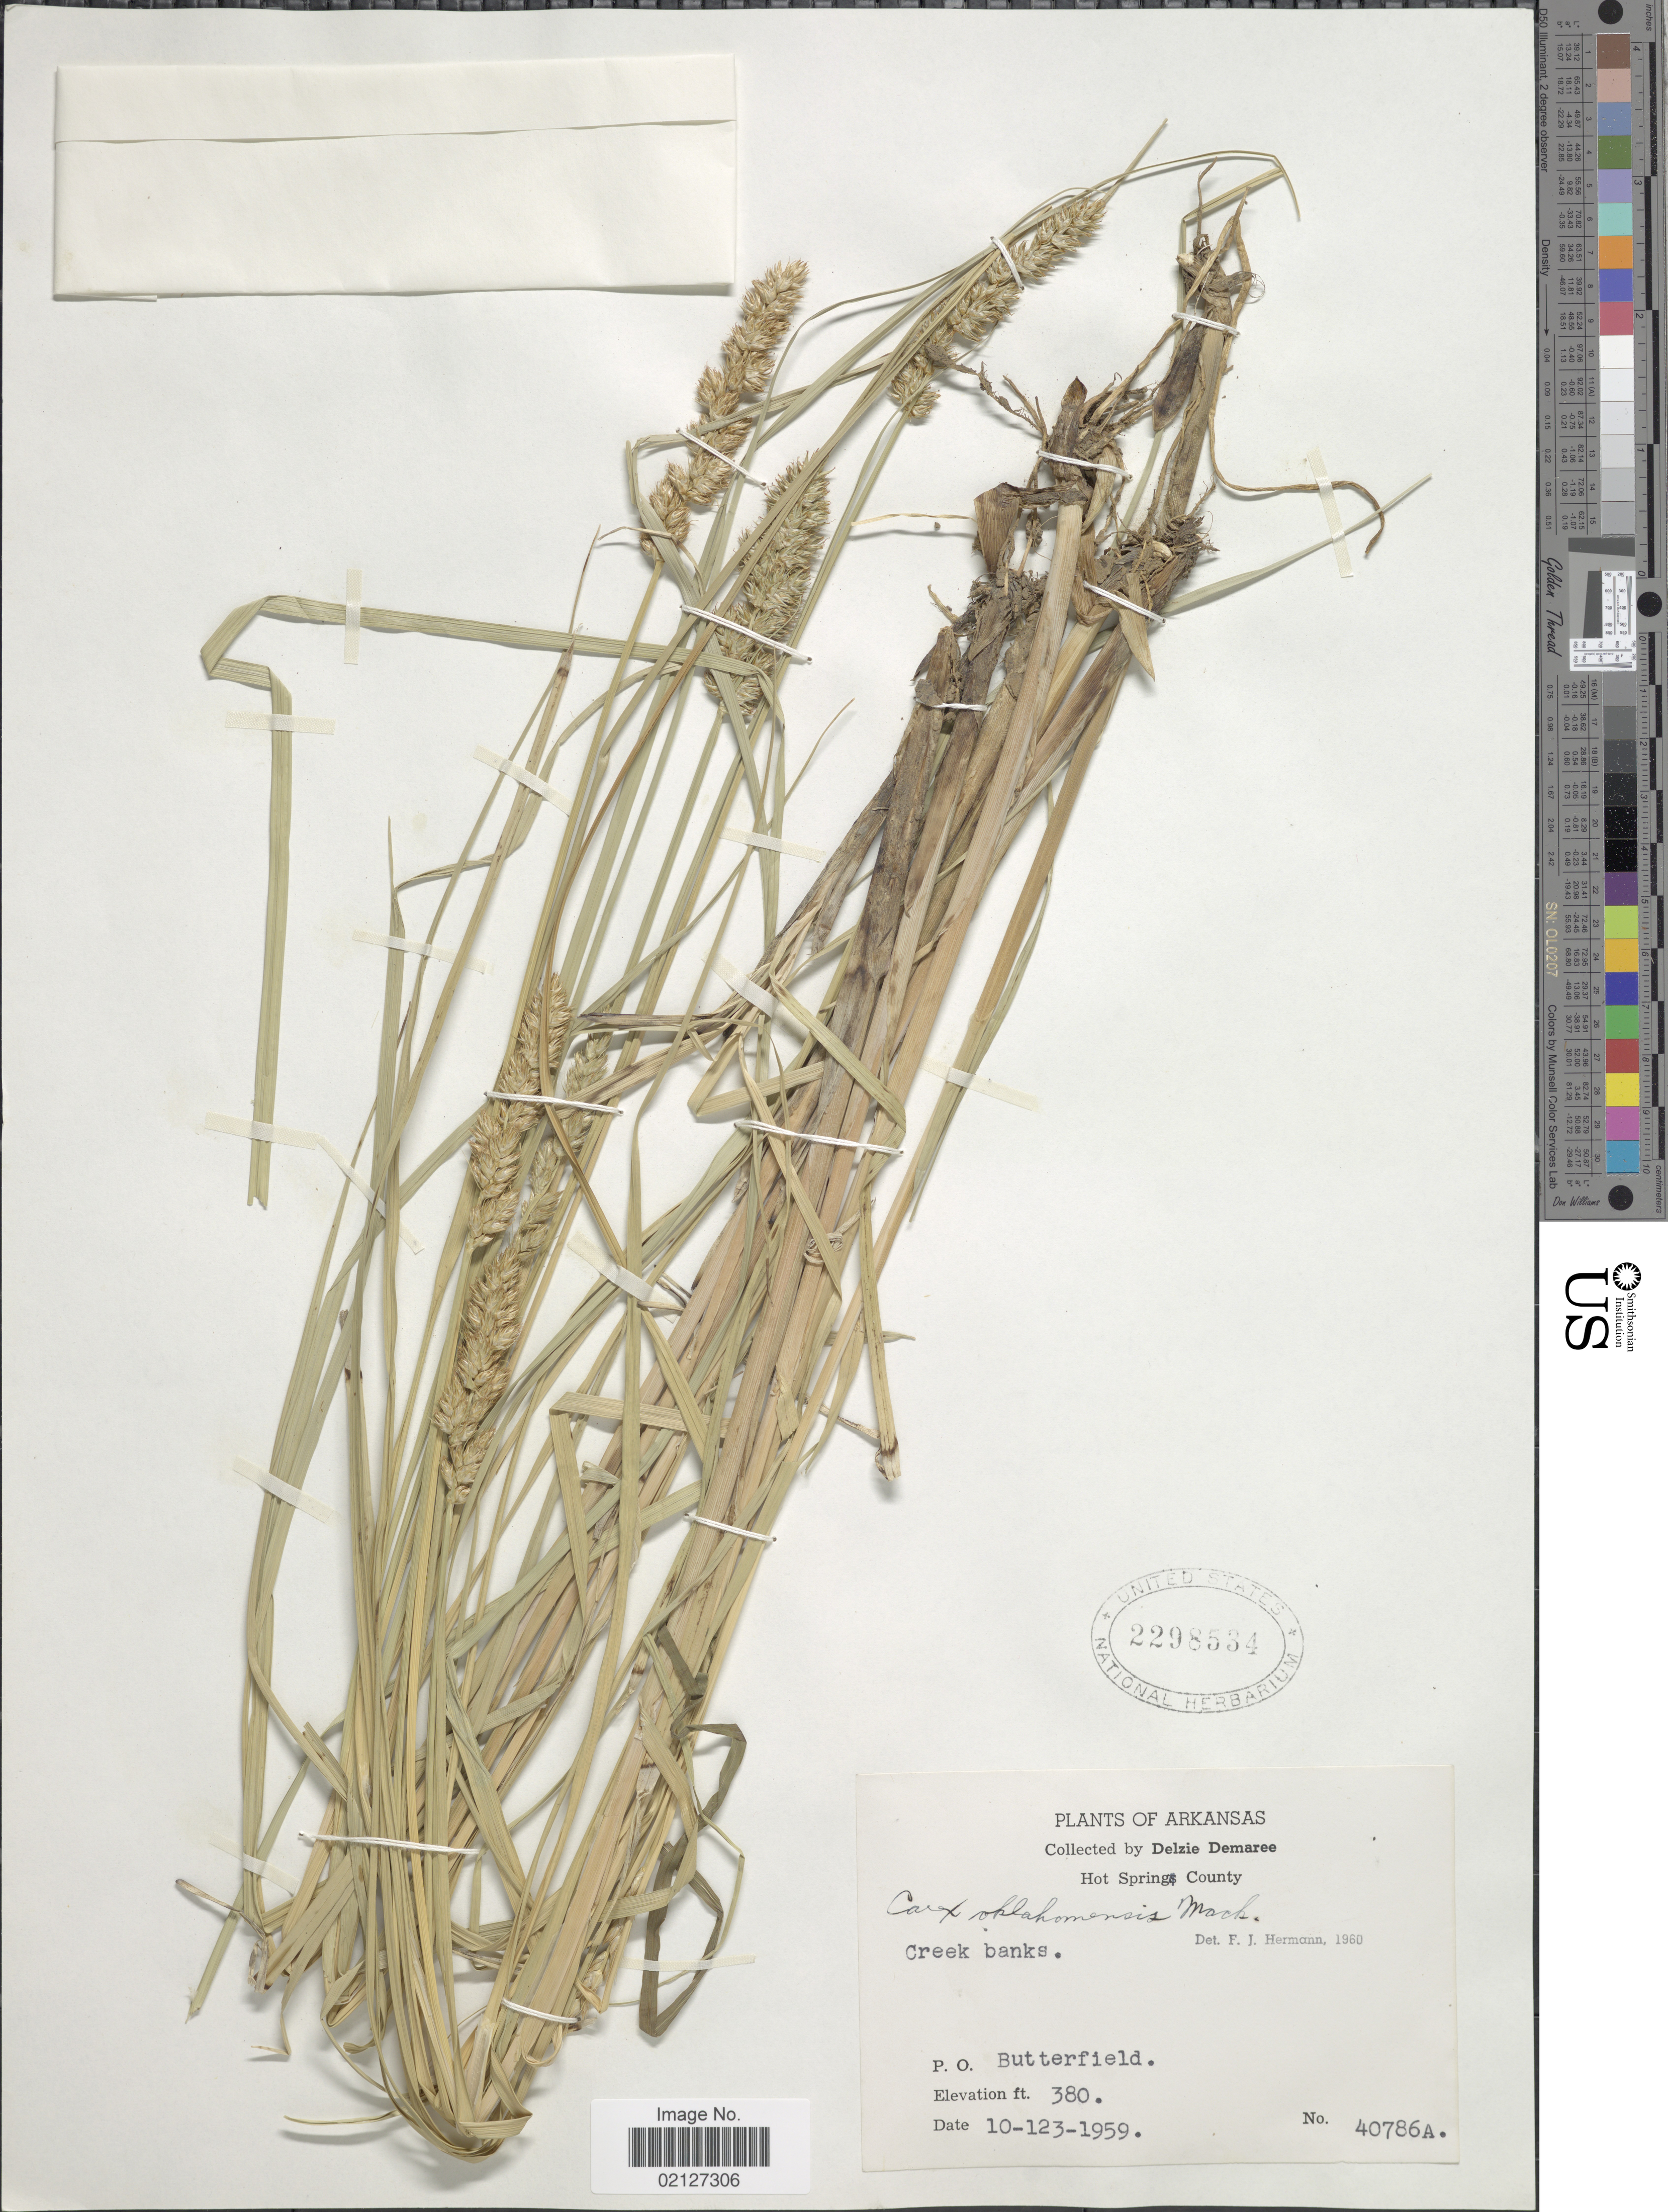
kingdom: Plantae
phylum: Tracheophyta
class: Liliopsida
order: Poales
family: Cyperaceae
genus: Carex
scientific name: Carex oklahomensis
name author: Mack.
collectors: D. Demaree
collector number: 40786A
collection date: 1959-10-23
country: United States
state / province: Arkansas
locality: Hot Spring Coubty, P.O. Butterfield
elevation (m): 116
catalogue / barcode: US 2298534